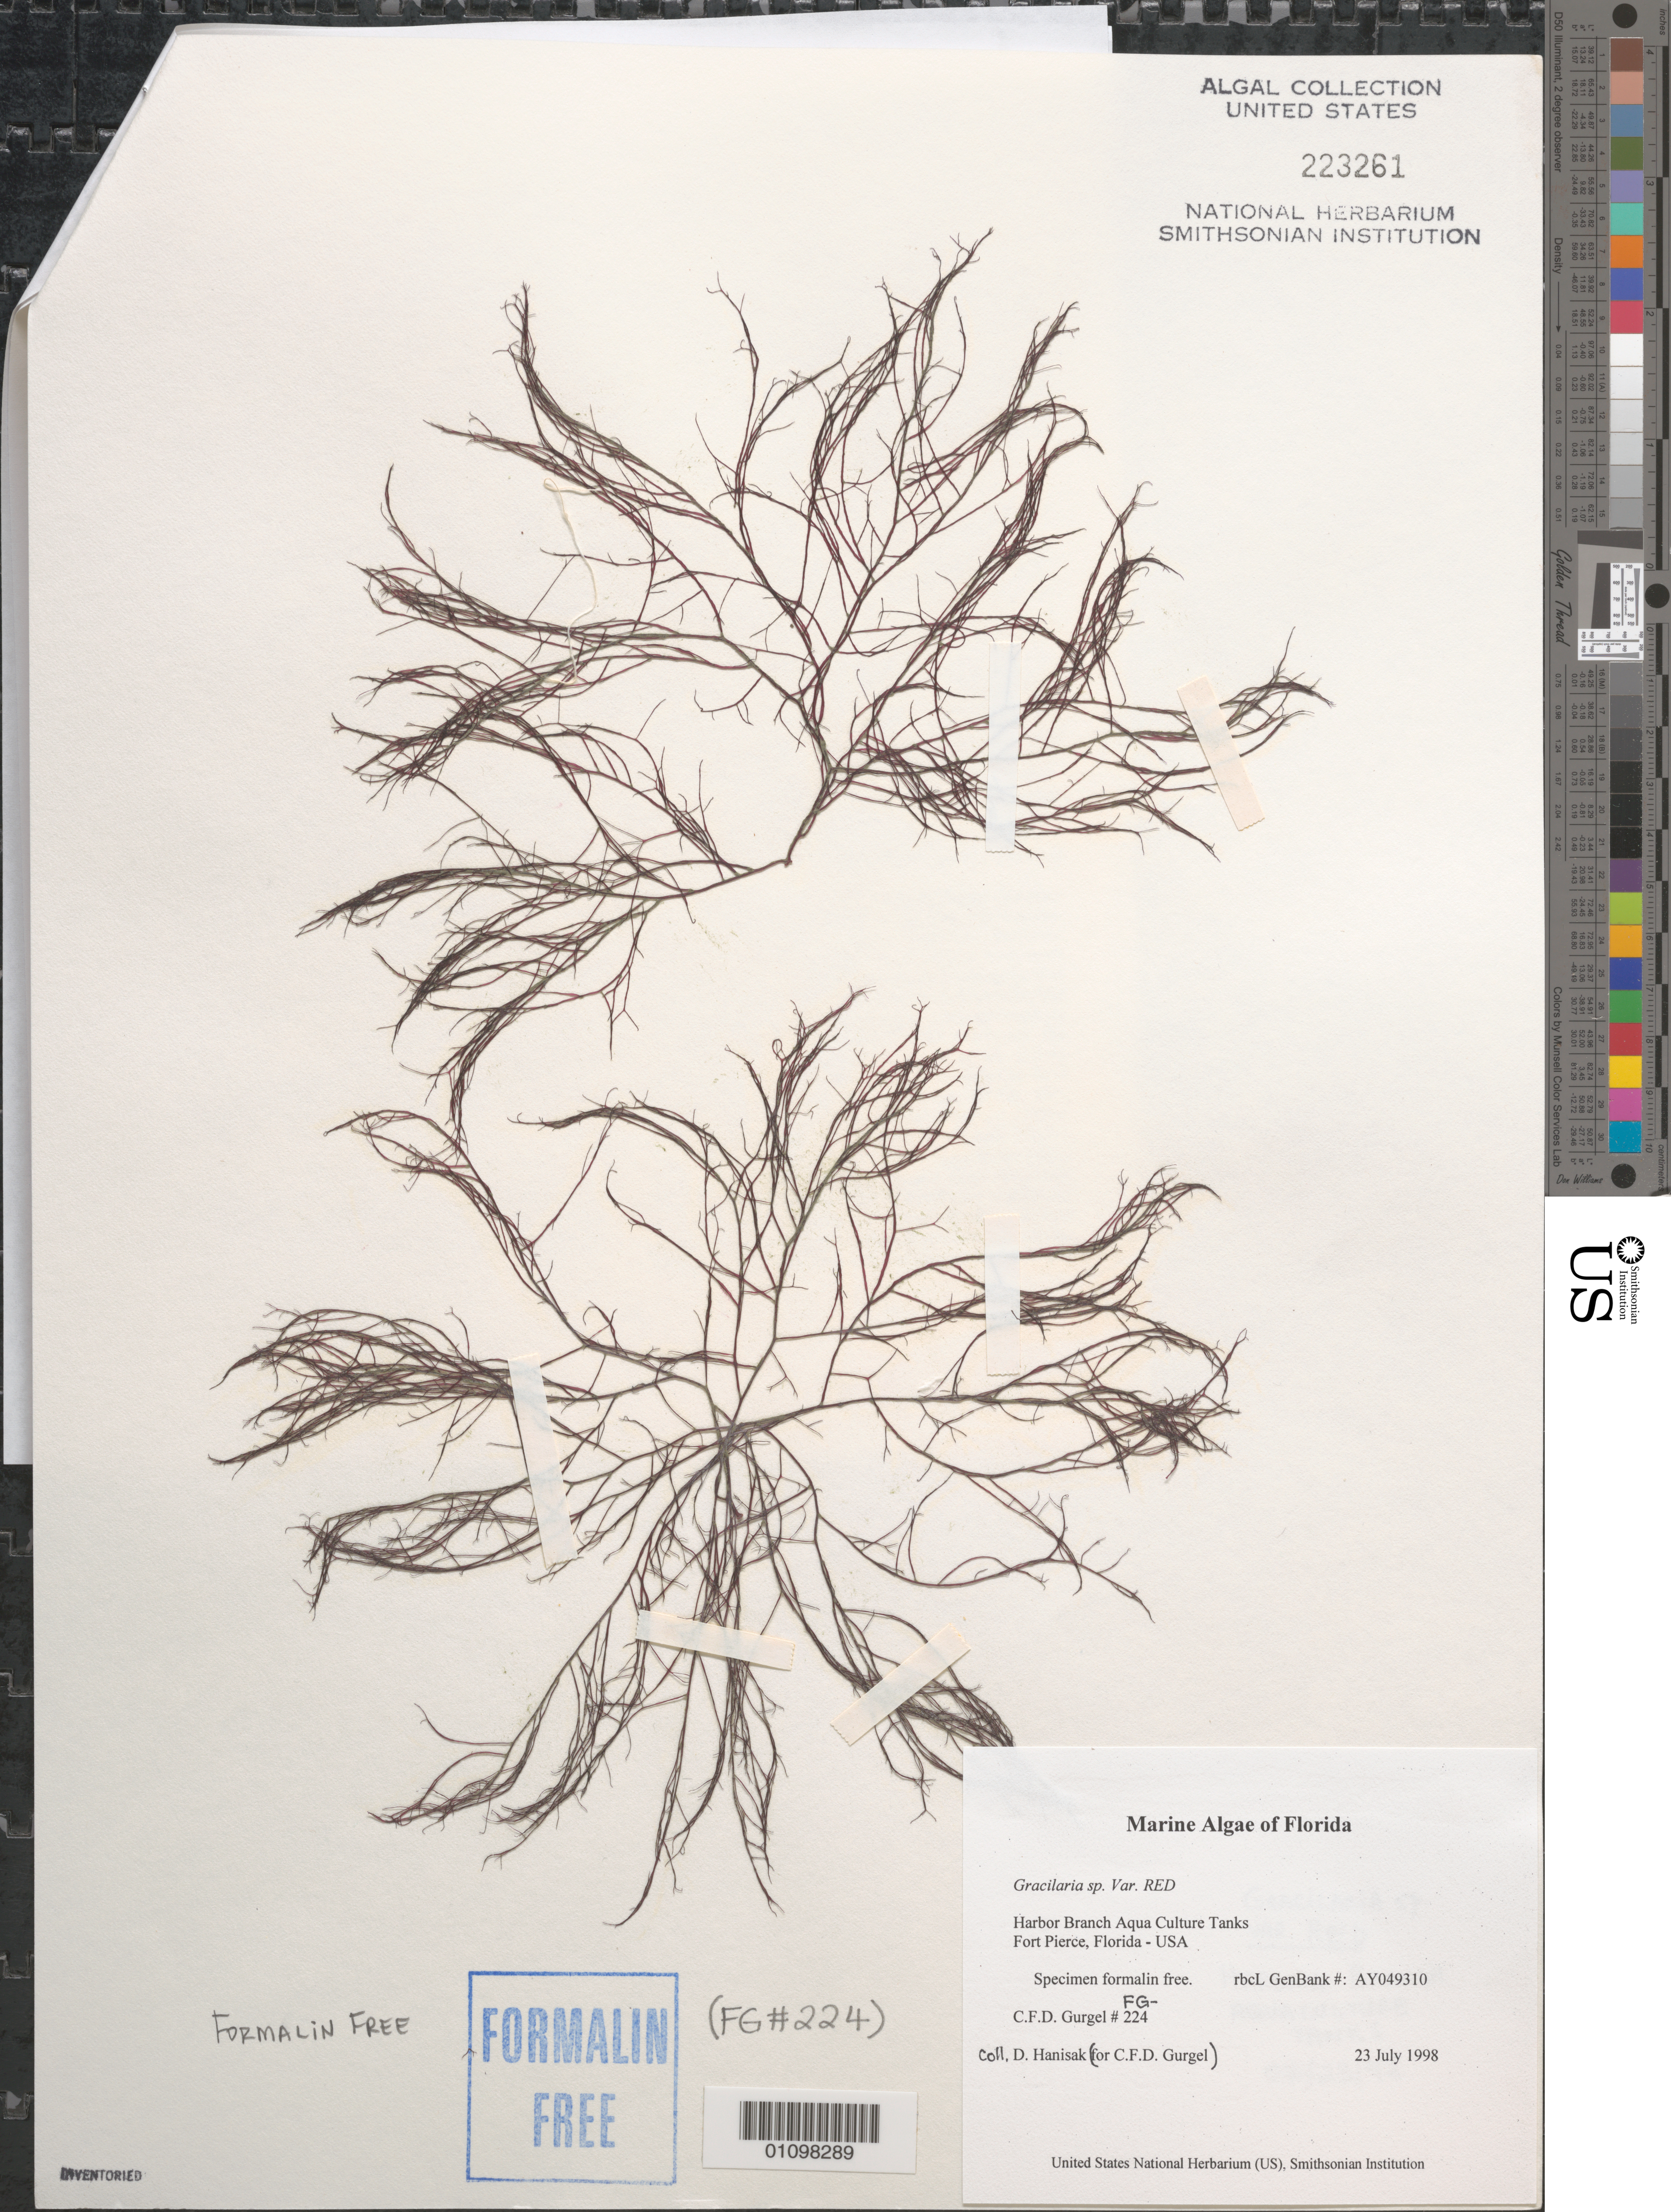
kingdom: Plantae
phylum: Rhodophyta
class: Florideophyceae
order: Gracilariales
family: Gracilariaceae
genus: Gracilaria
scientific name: Gracilaria sp.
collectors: M. Hanisak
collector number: FG-224 & rbcL GenBank AY049310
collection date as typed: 23 Jul 1998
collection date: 1998-07-23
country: United States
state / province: Florida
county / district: Saint Lucie County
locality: Harbor Branch Aqua Culture Tanks, Harbor Branch Oceanographic Institutue, Fort Pierce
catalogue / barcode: US 223261